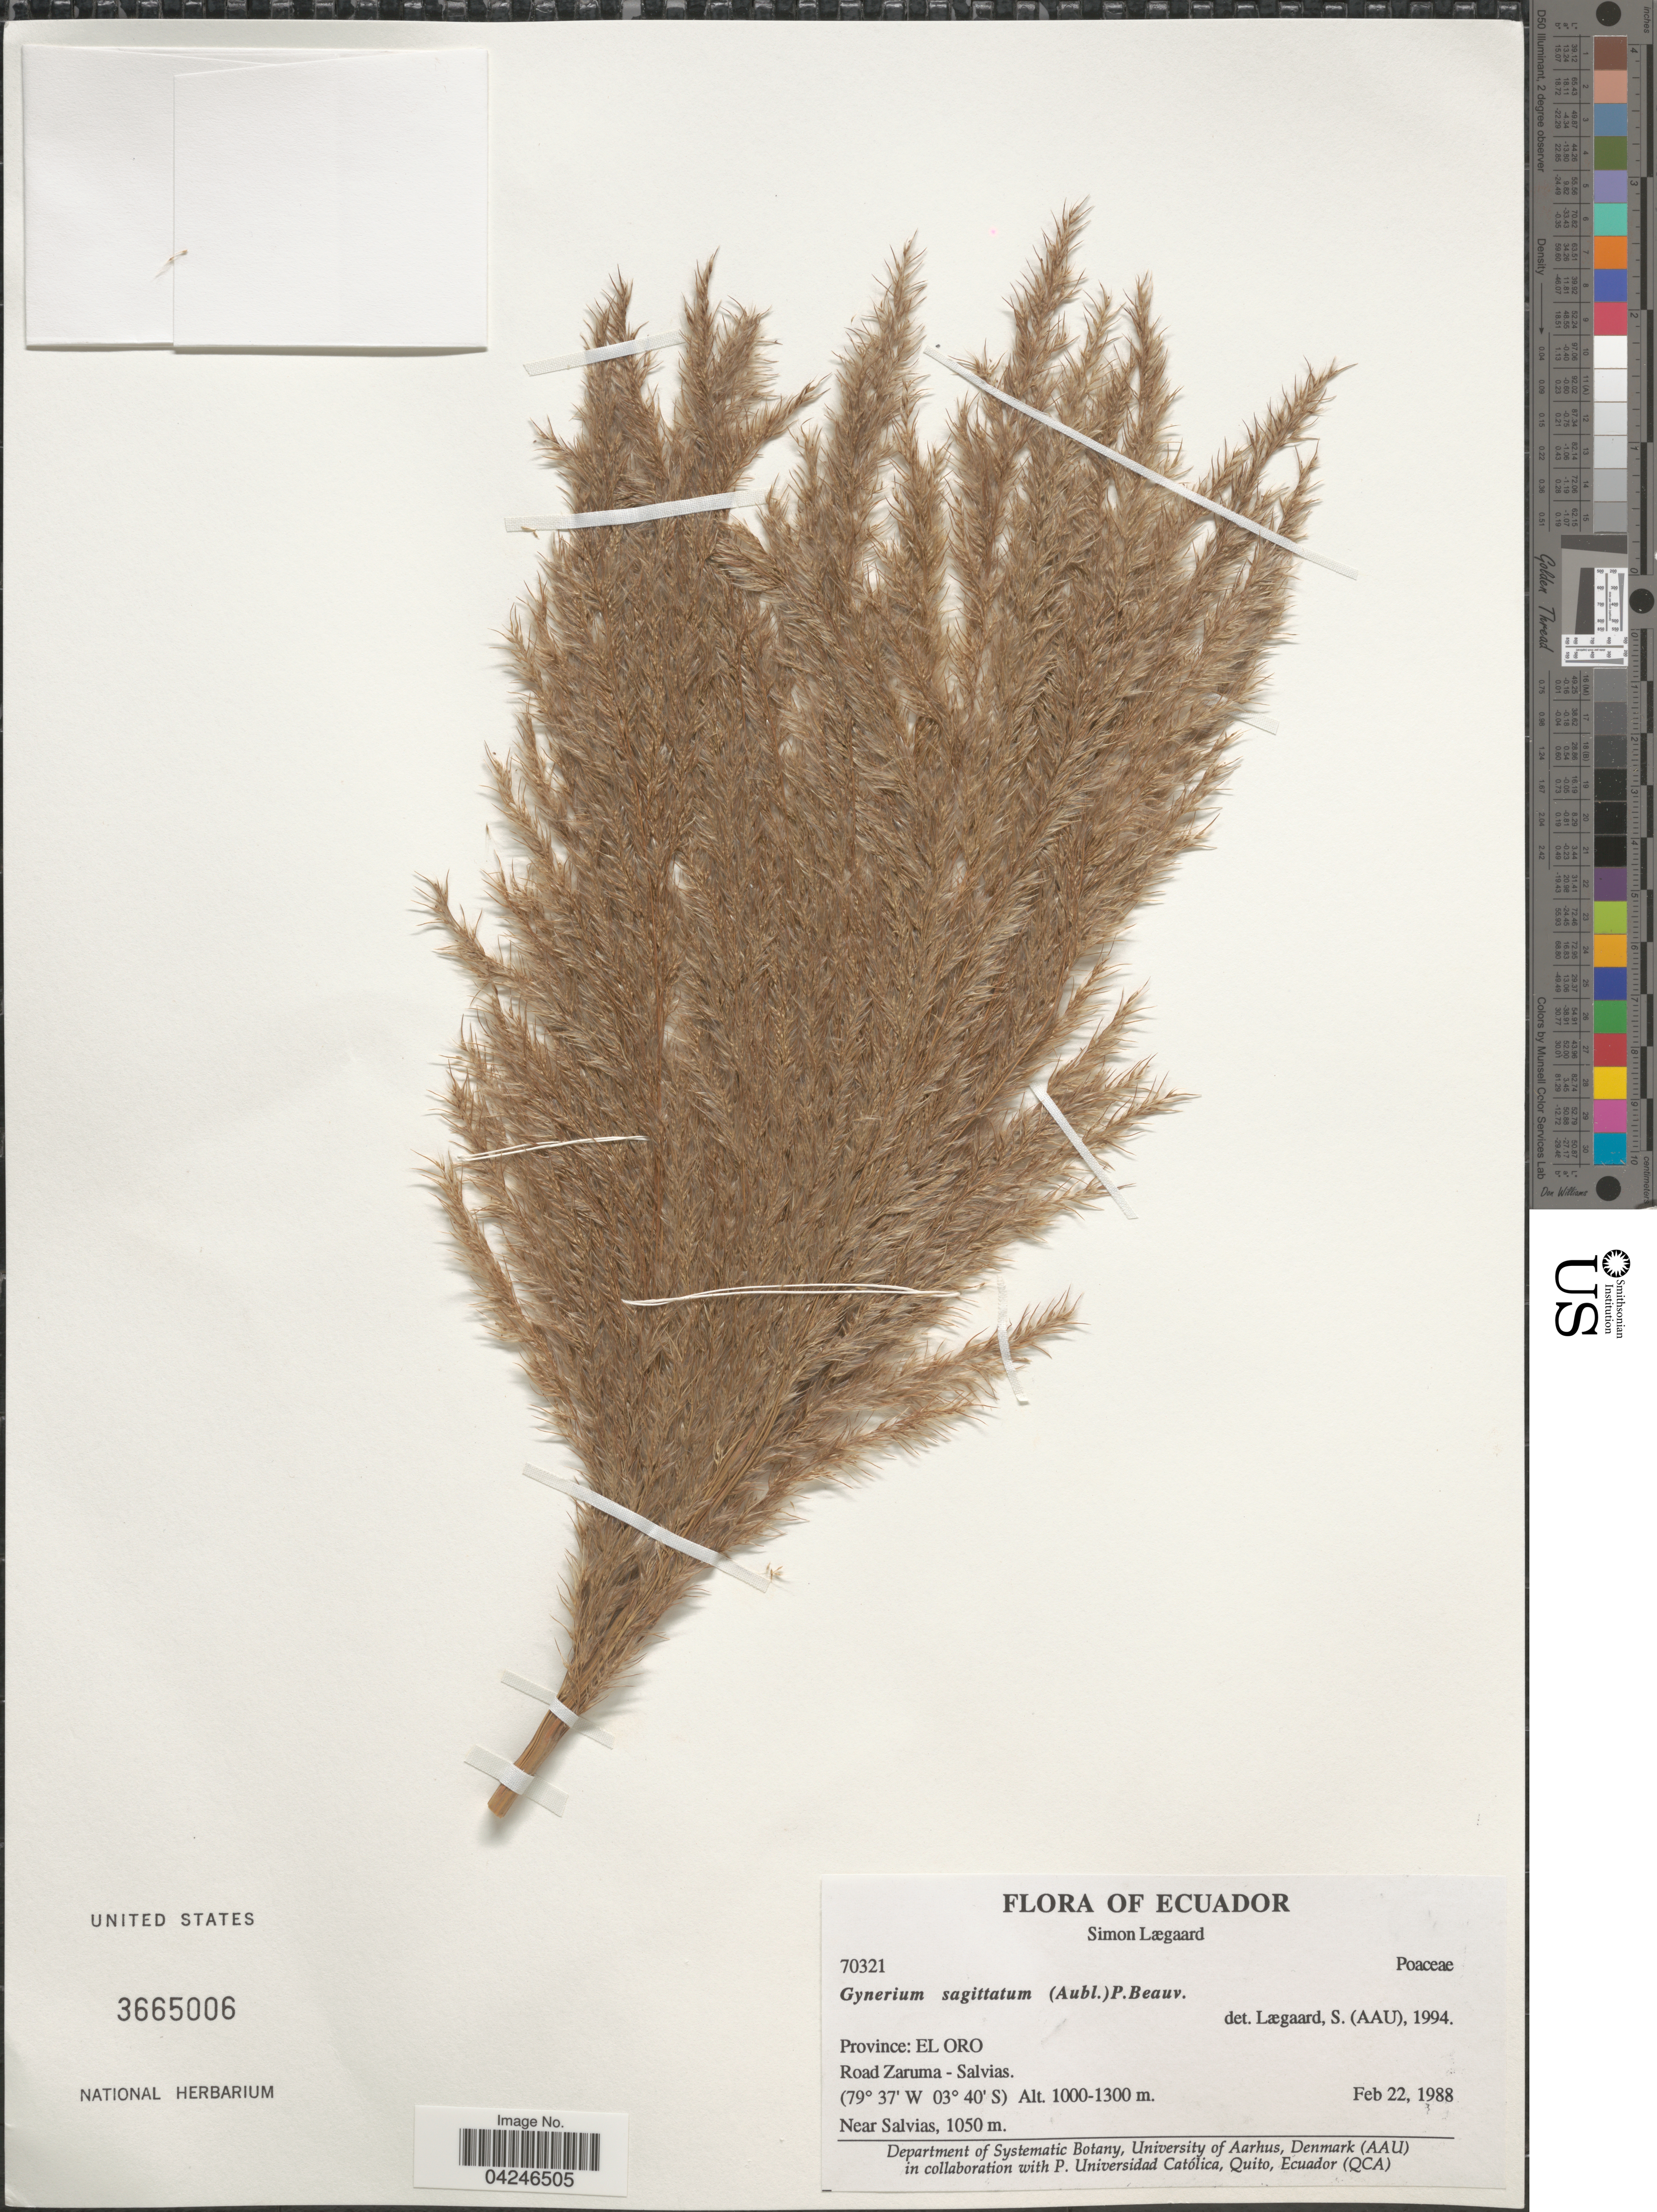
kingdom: Plantae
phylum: Tracheophyta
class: Liliopsida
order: Poales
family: Poaceae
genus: Gynerium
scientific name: Gynerium sagittatum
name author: (Aubl.) P. Beauv.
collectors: S. Lægaard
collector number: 70321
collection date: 1988-02-22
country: Ecuador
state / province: El Oro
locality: Road Zaruma- Salvias. Near Salvias.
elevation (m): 1000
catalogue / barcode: US 3665006